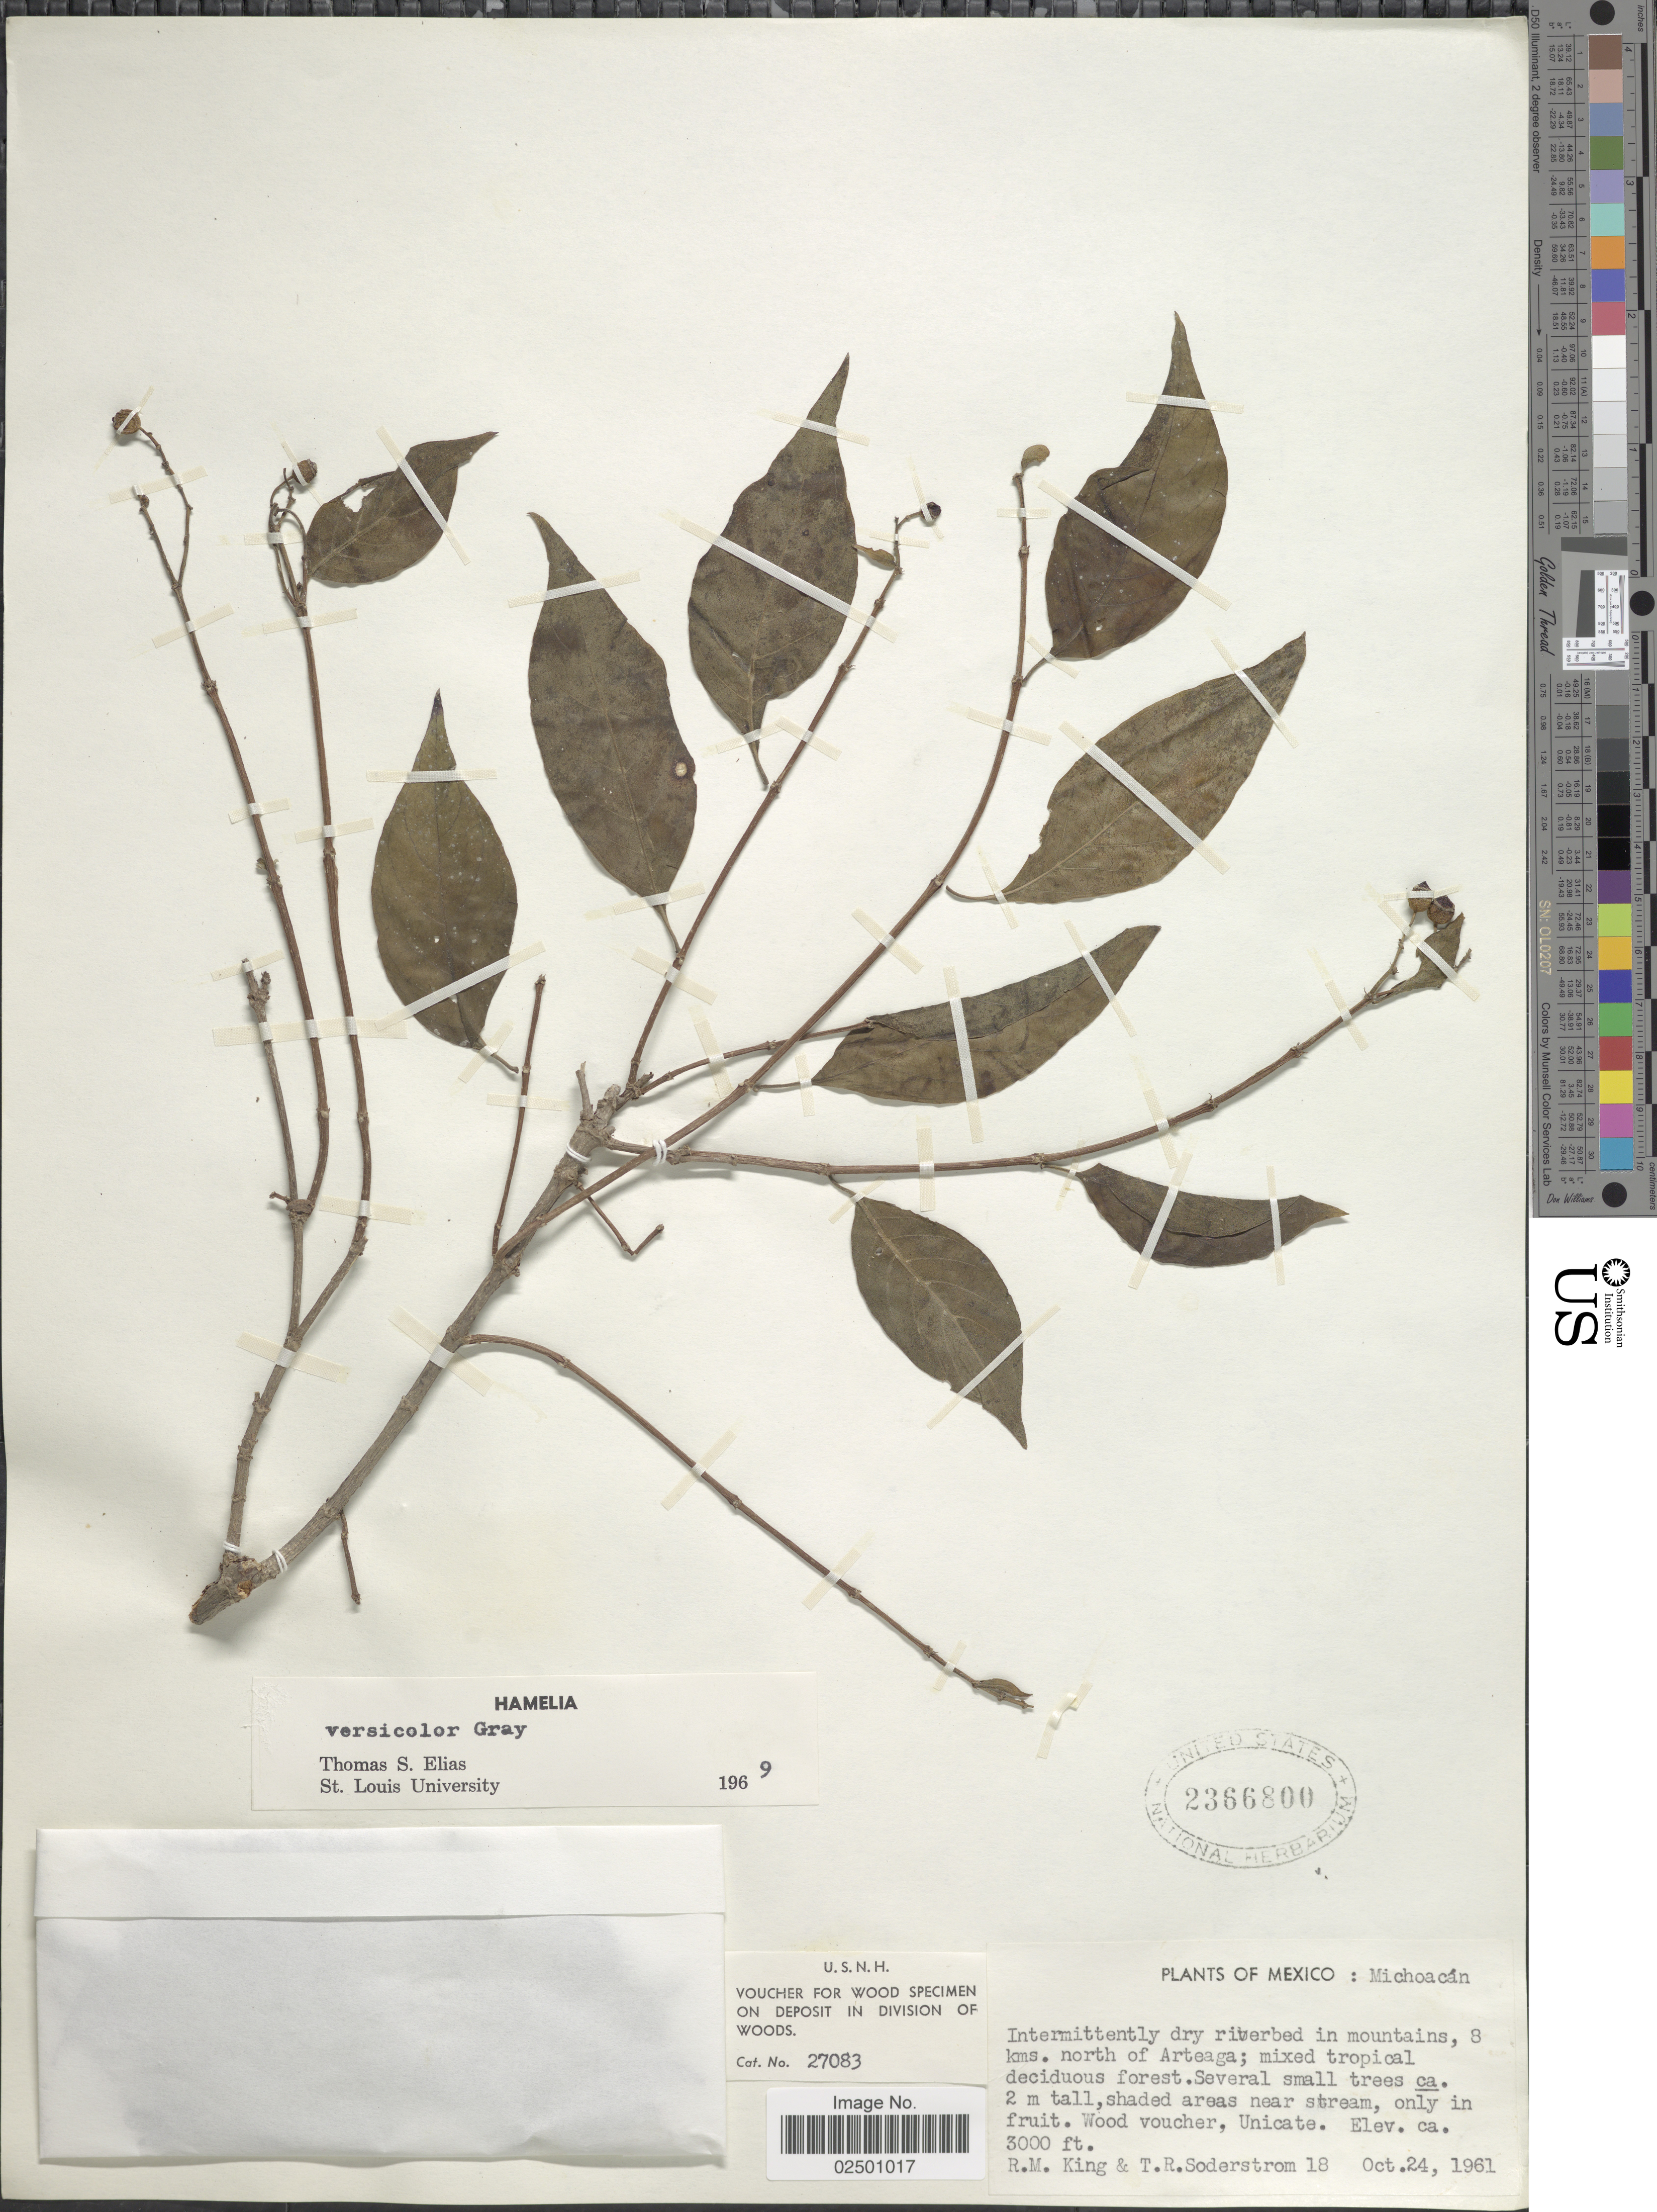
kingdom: Plantae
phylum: Tracheophyta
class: Magnoliopsida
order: Gentianales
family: Rubiaceae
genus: Hamelia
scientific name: Hamelia versicolor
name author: A. Gray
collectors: R. M. King & T. R. Soderstrom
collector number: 18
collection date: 1961-10-24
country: Mexico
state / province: Michoacán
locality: Intermittently dry riverbed in mountains, 8 kms. north of Arteaga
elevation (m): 914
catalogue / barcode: US 2366800